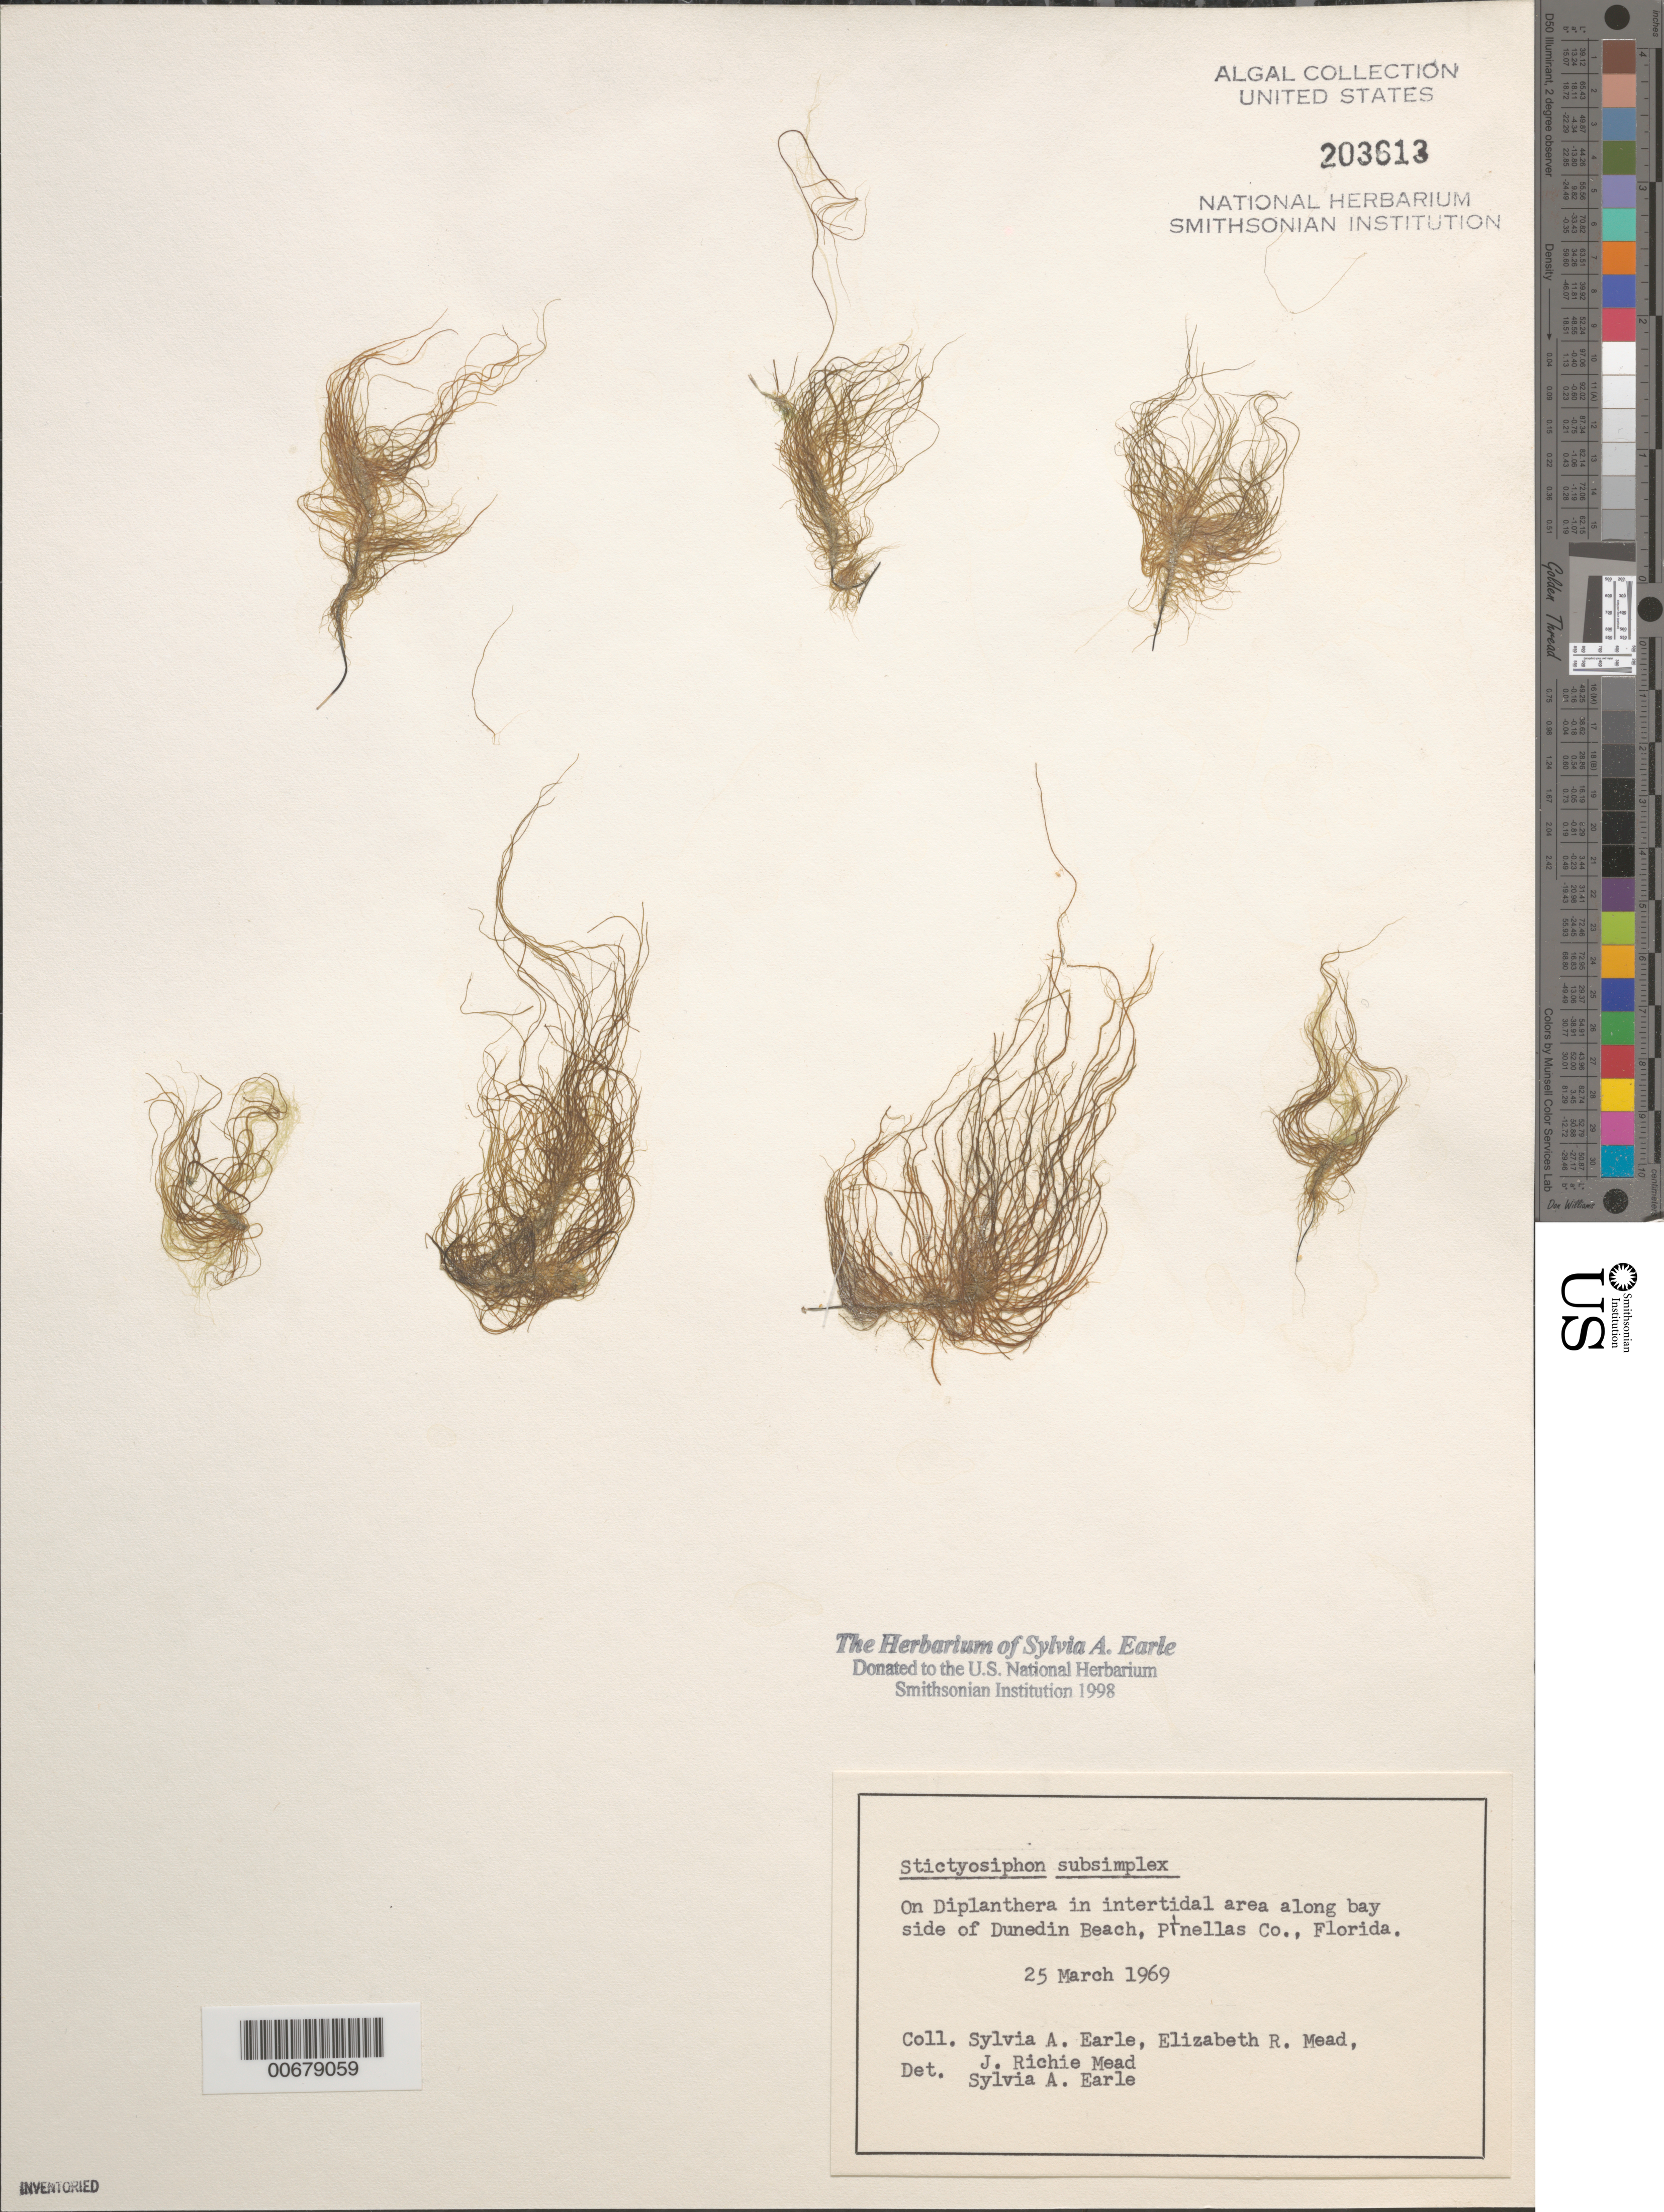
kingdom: Chromista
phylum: Ochrophyta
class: Phaeophyceae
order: Ectocarpales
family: Chordariaceae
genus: Stictyosiphon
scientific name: Stictyosiphon subsimplex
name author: I. Holden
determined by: Earle, S. A.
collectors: S. A. Earle, E. Mead & R. Mead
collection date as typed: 25 Mar 1969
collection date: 1969-03-25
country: United States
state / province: Florida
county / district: Pinellas County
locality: Dunedin Beach, bay side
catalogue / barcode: US 203613